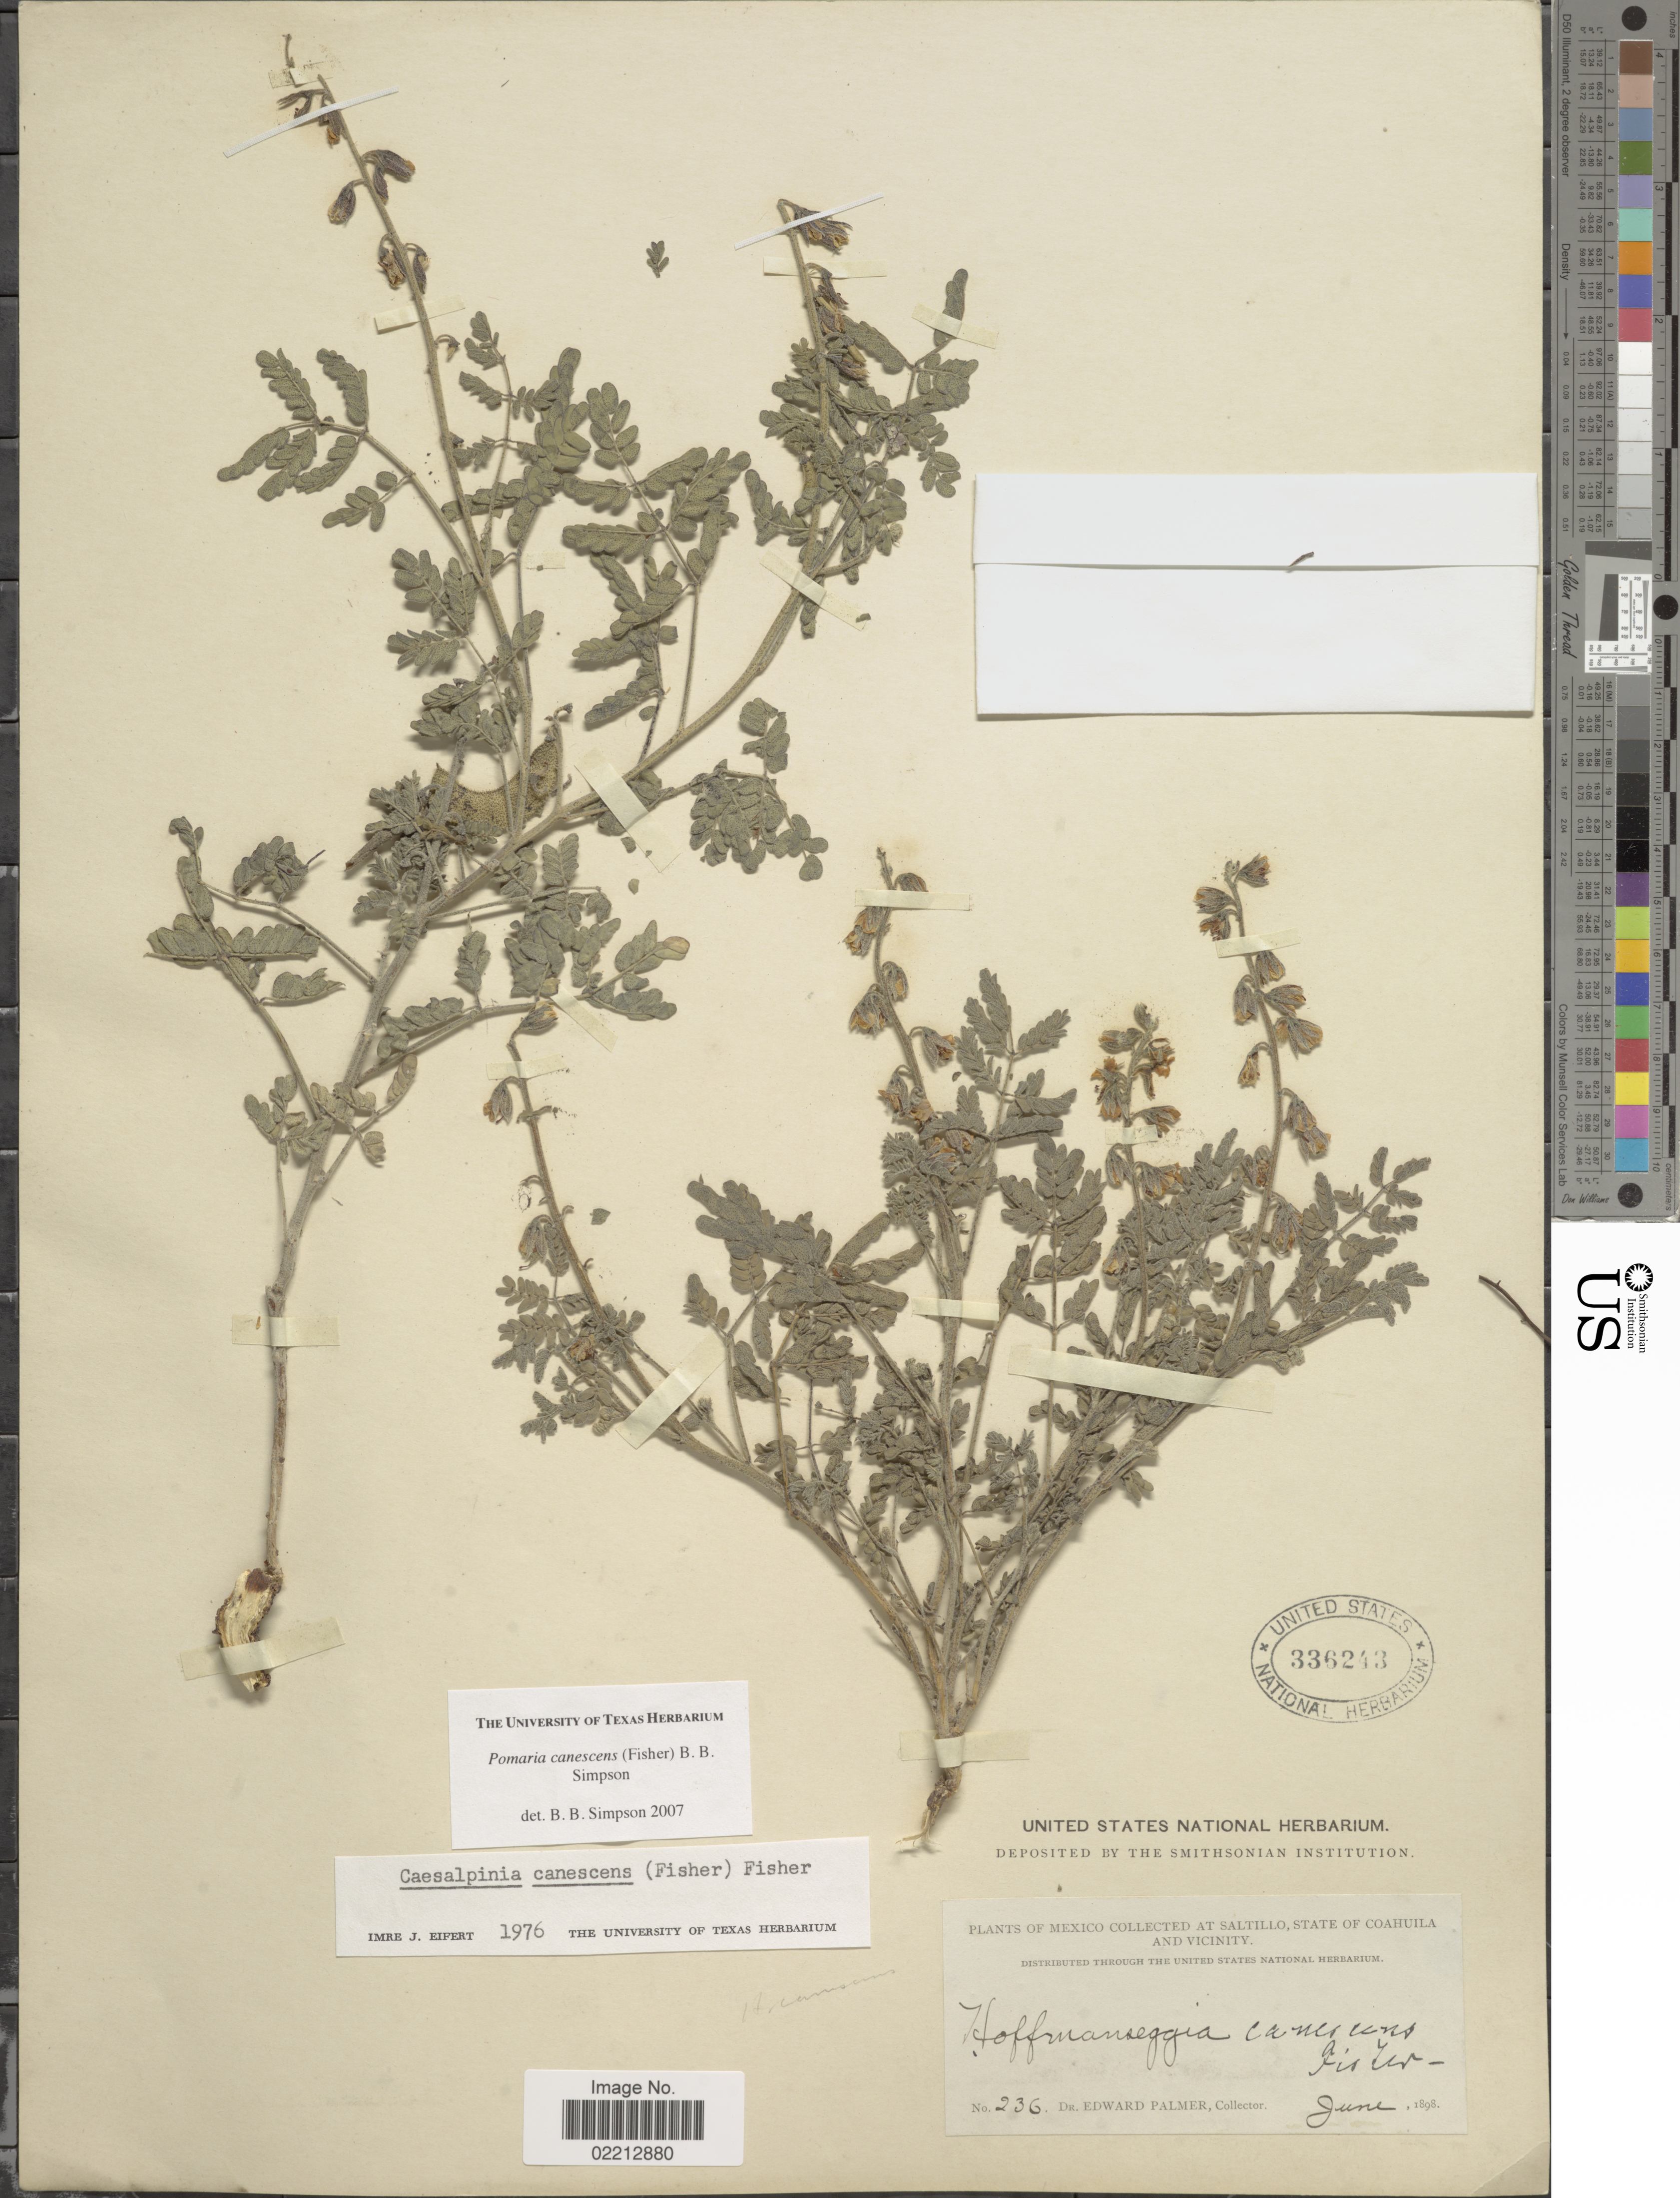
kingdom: Plantae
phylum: Tracheophyta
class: Magnoliopsida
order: Fabales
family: Fabaceae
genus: Pomaria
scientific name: Pomaria canescens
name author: (Fisher) B.B. Simpson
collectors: E. Palmer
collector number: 236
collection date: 1898-06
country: Mexico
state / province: Coahuila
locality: Saltillo, state of Coahuila and vicinity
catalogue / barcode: US 3362343